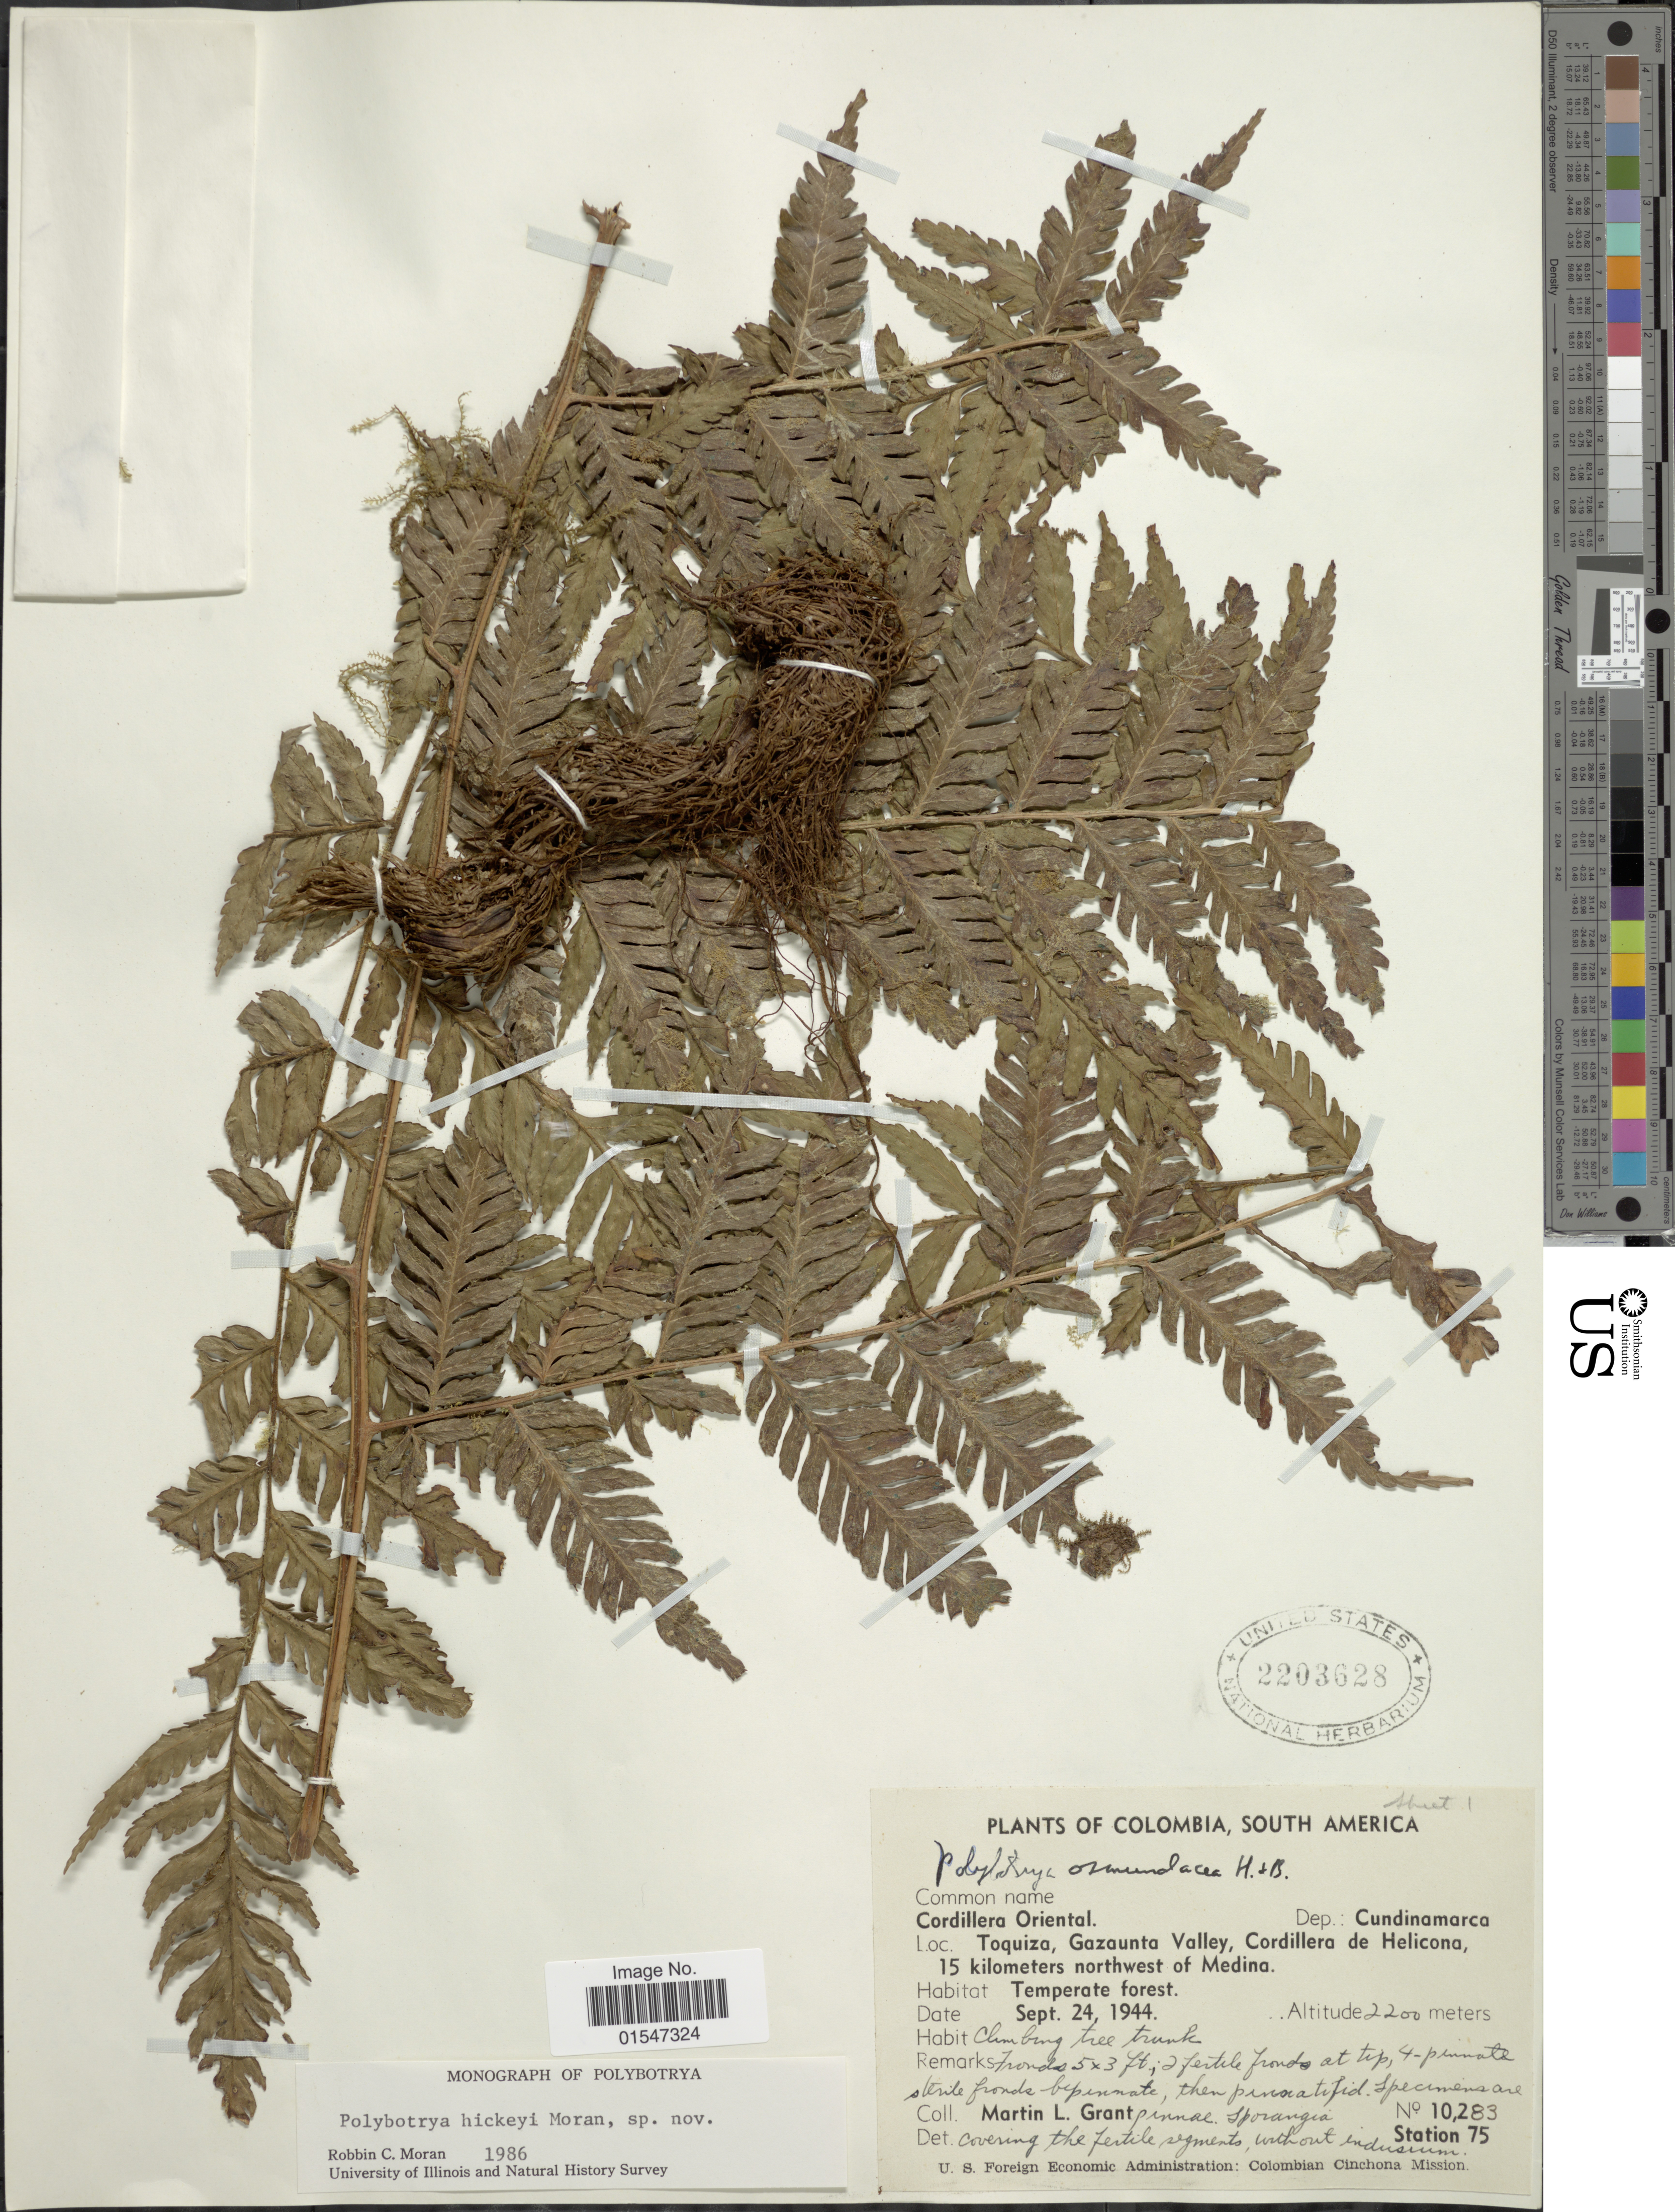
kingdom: Plantae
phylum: Tracheophyta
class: Polypodiopsida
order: Polypodiales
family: Dryopteridaceae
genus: Polybotrya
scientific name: Polybotrya hickeyi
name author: R.C. Moran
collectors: M. L. Grant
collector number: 10283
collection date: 1944-09-24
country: Colombia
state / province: Cundinamarca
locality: South America, Cordillera Oriental, Toquiza, Gazaunta valley, Cordillera de Helicona, 15 kilomters northwest of Medina, station 75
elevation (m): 2200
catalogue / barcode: US 2203628